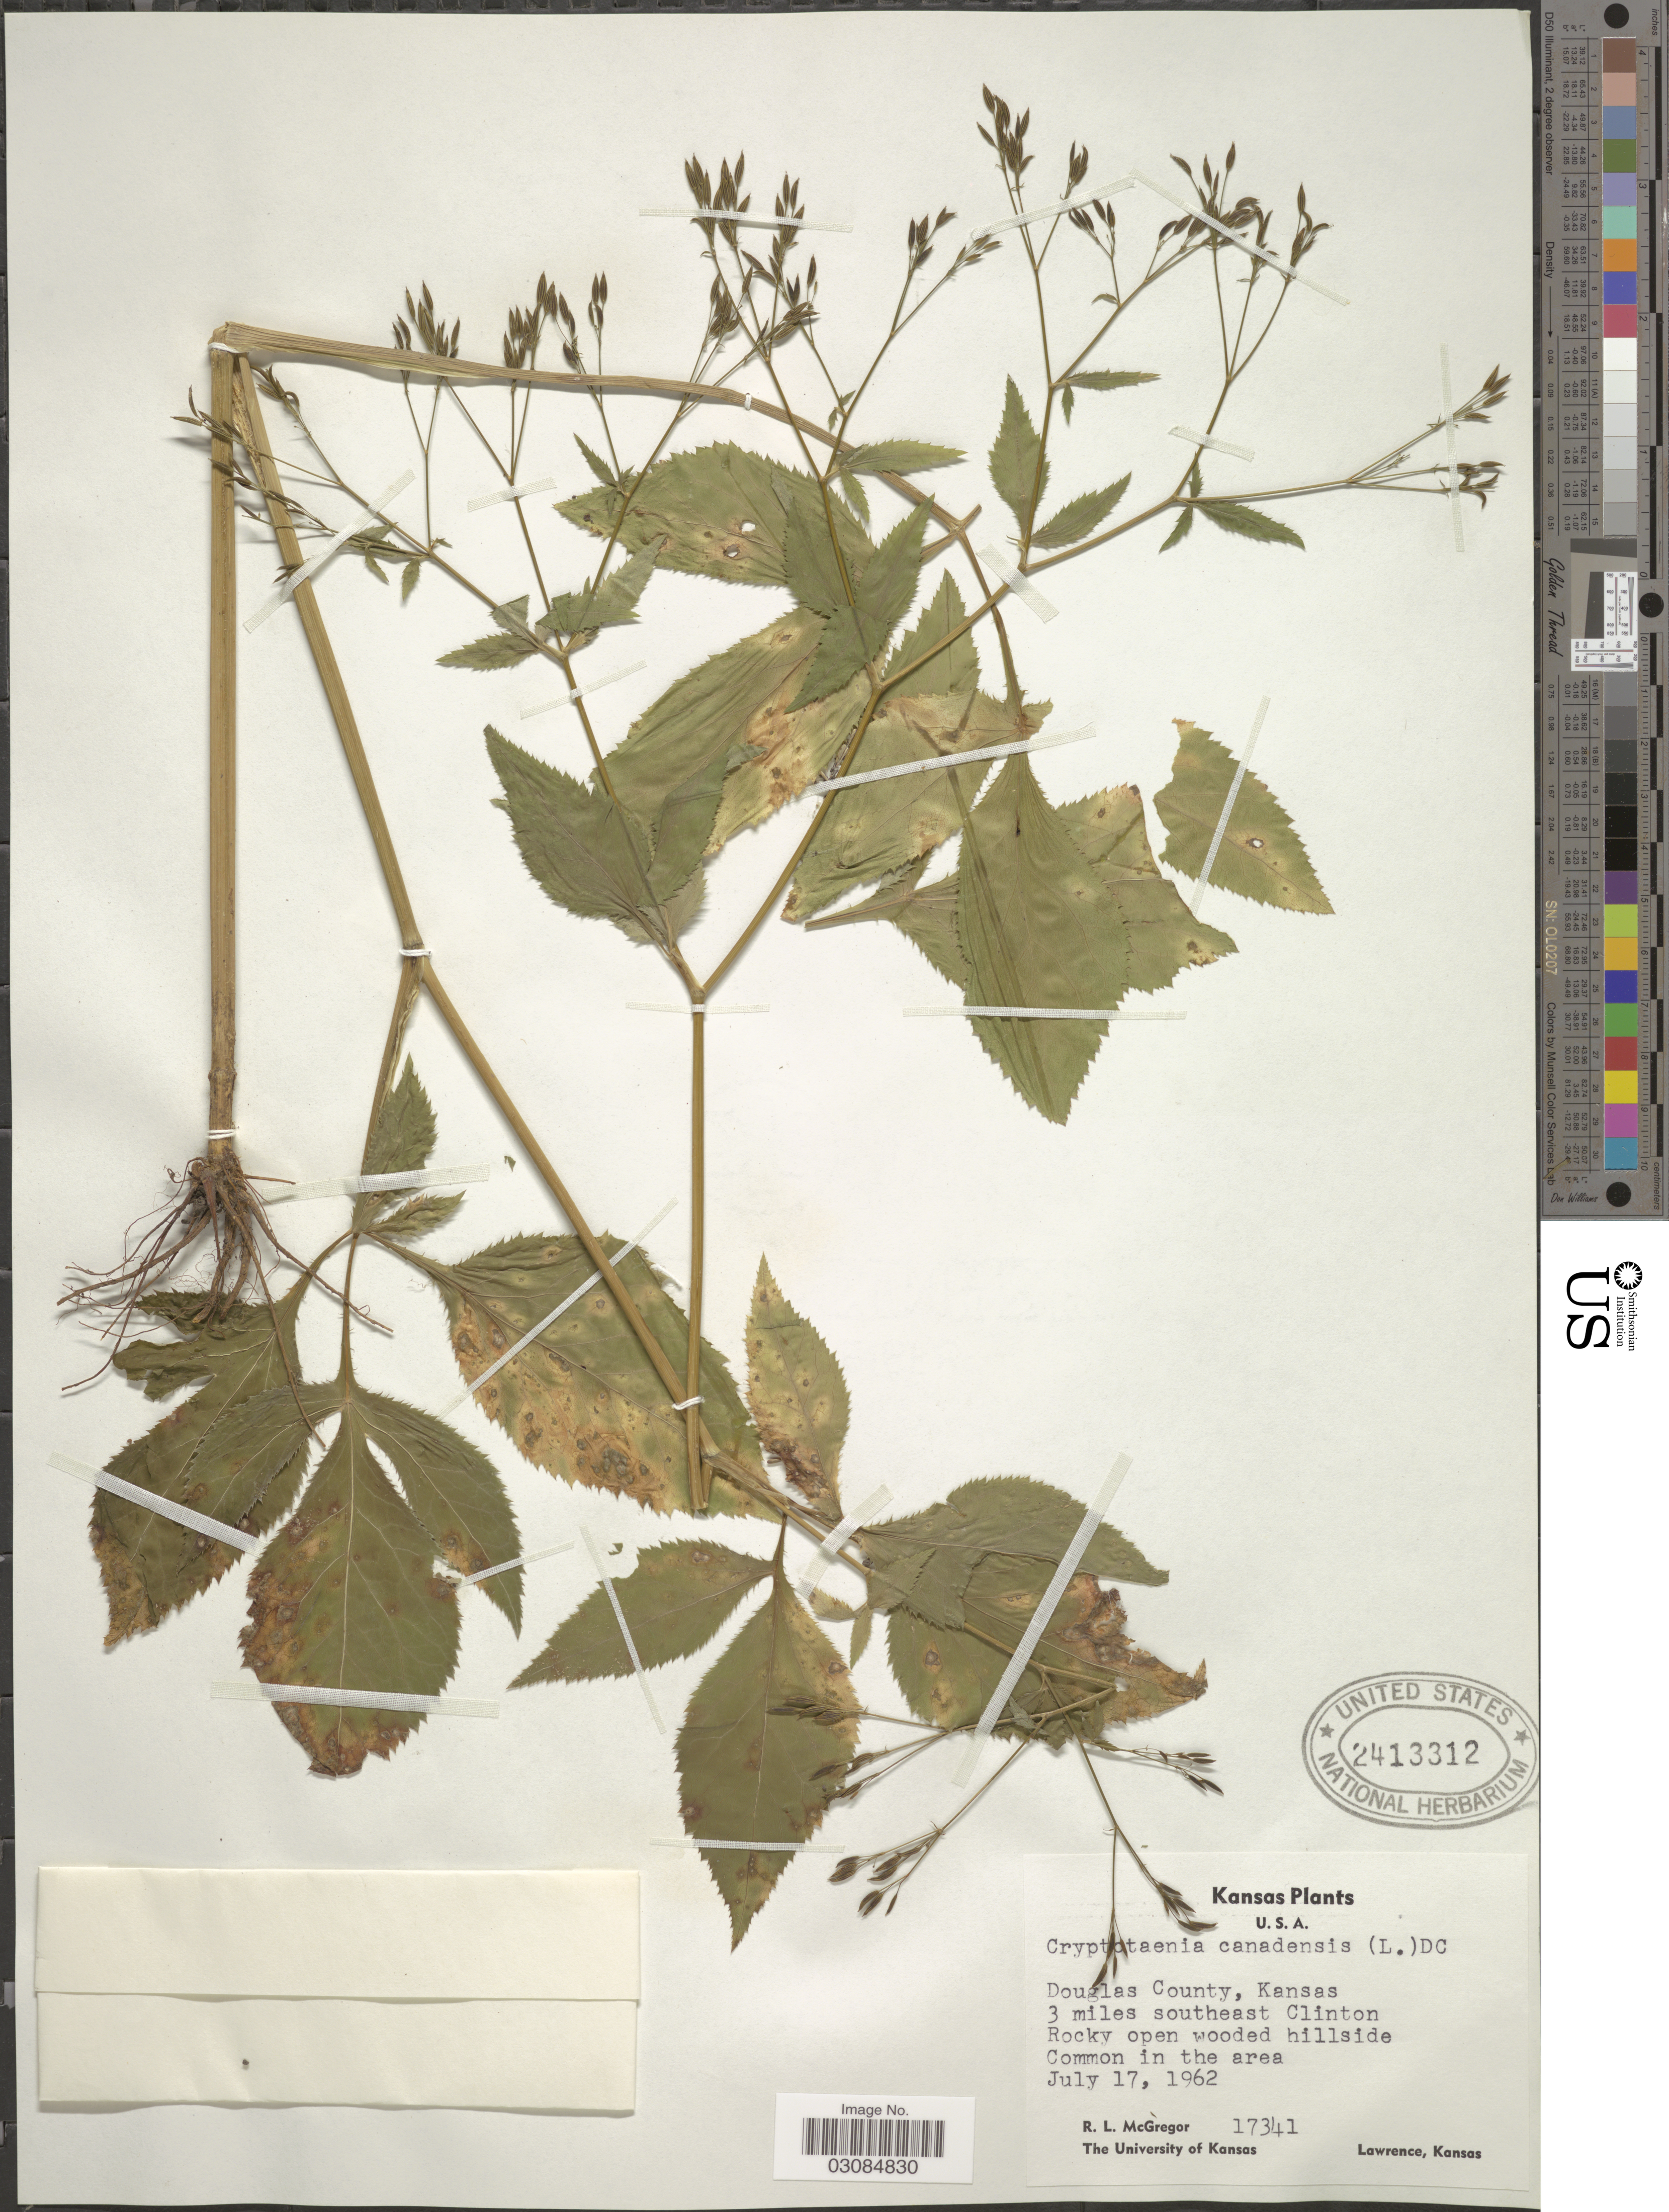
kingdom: Plantae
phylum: Tracheophyta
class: Magnoliopsida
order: Apiales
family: Apiaceae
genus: Cryptotaenia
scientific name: Cryptotaenia canadensis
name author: (L.) DC.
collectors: R. McGregor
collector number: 17341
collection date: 1962-07-17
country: United States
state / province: Kansas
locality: Douglas County, 3 miles southeast Clinton, Rocky open wooded hillside.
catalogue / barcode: US 2413312